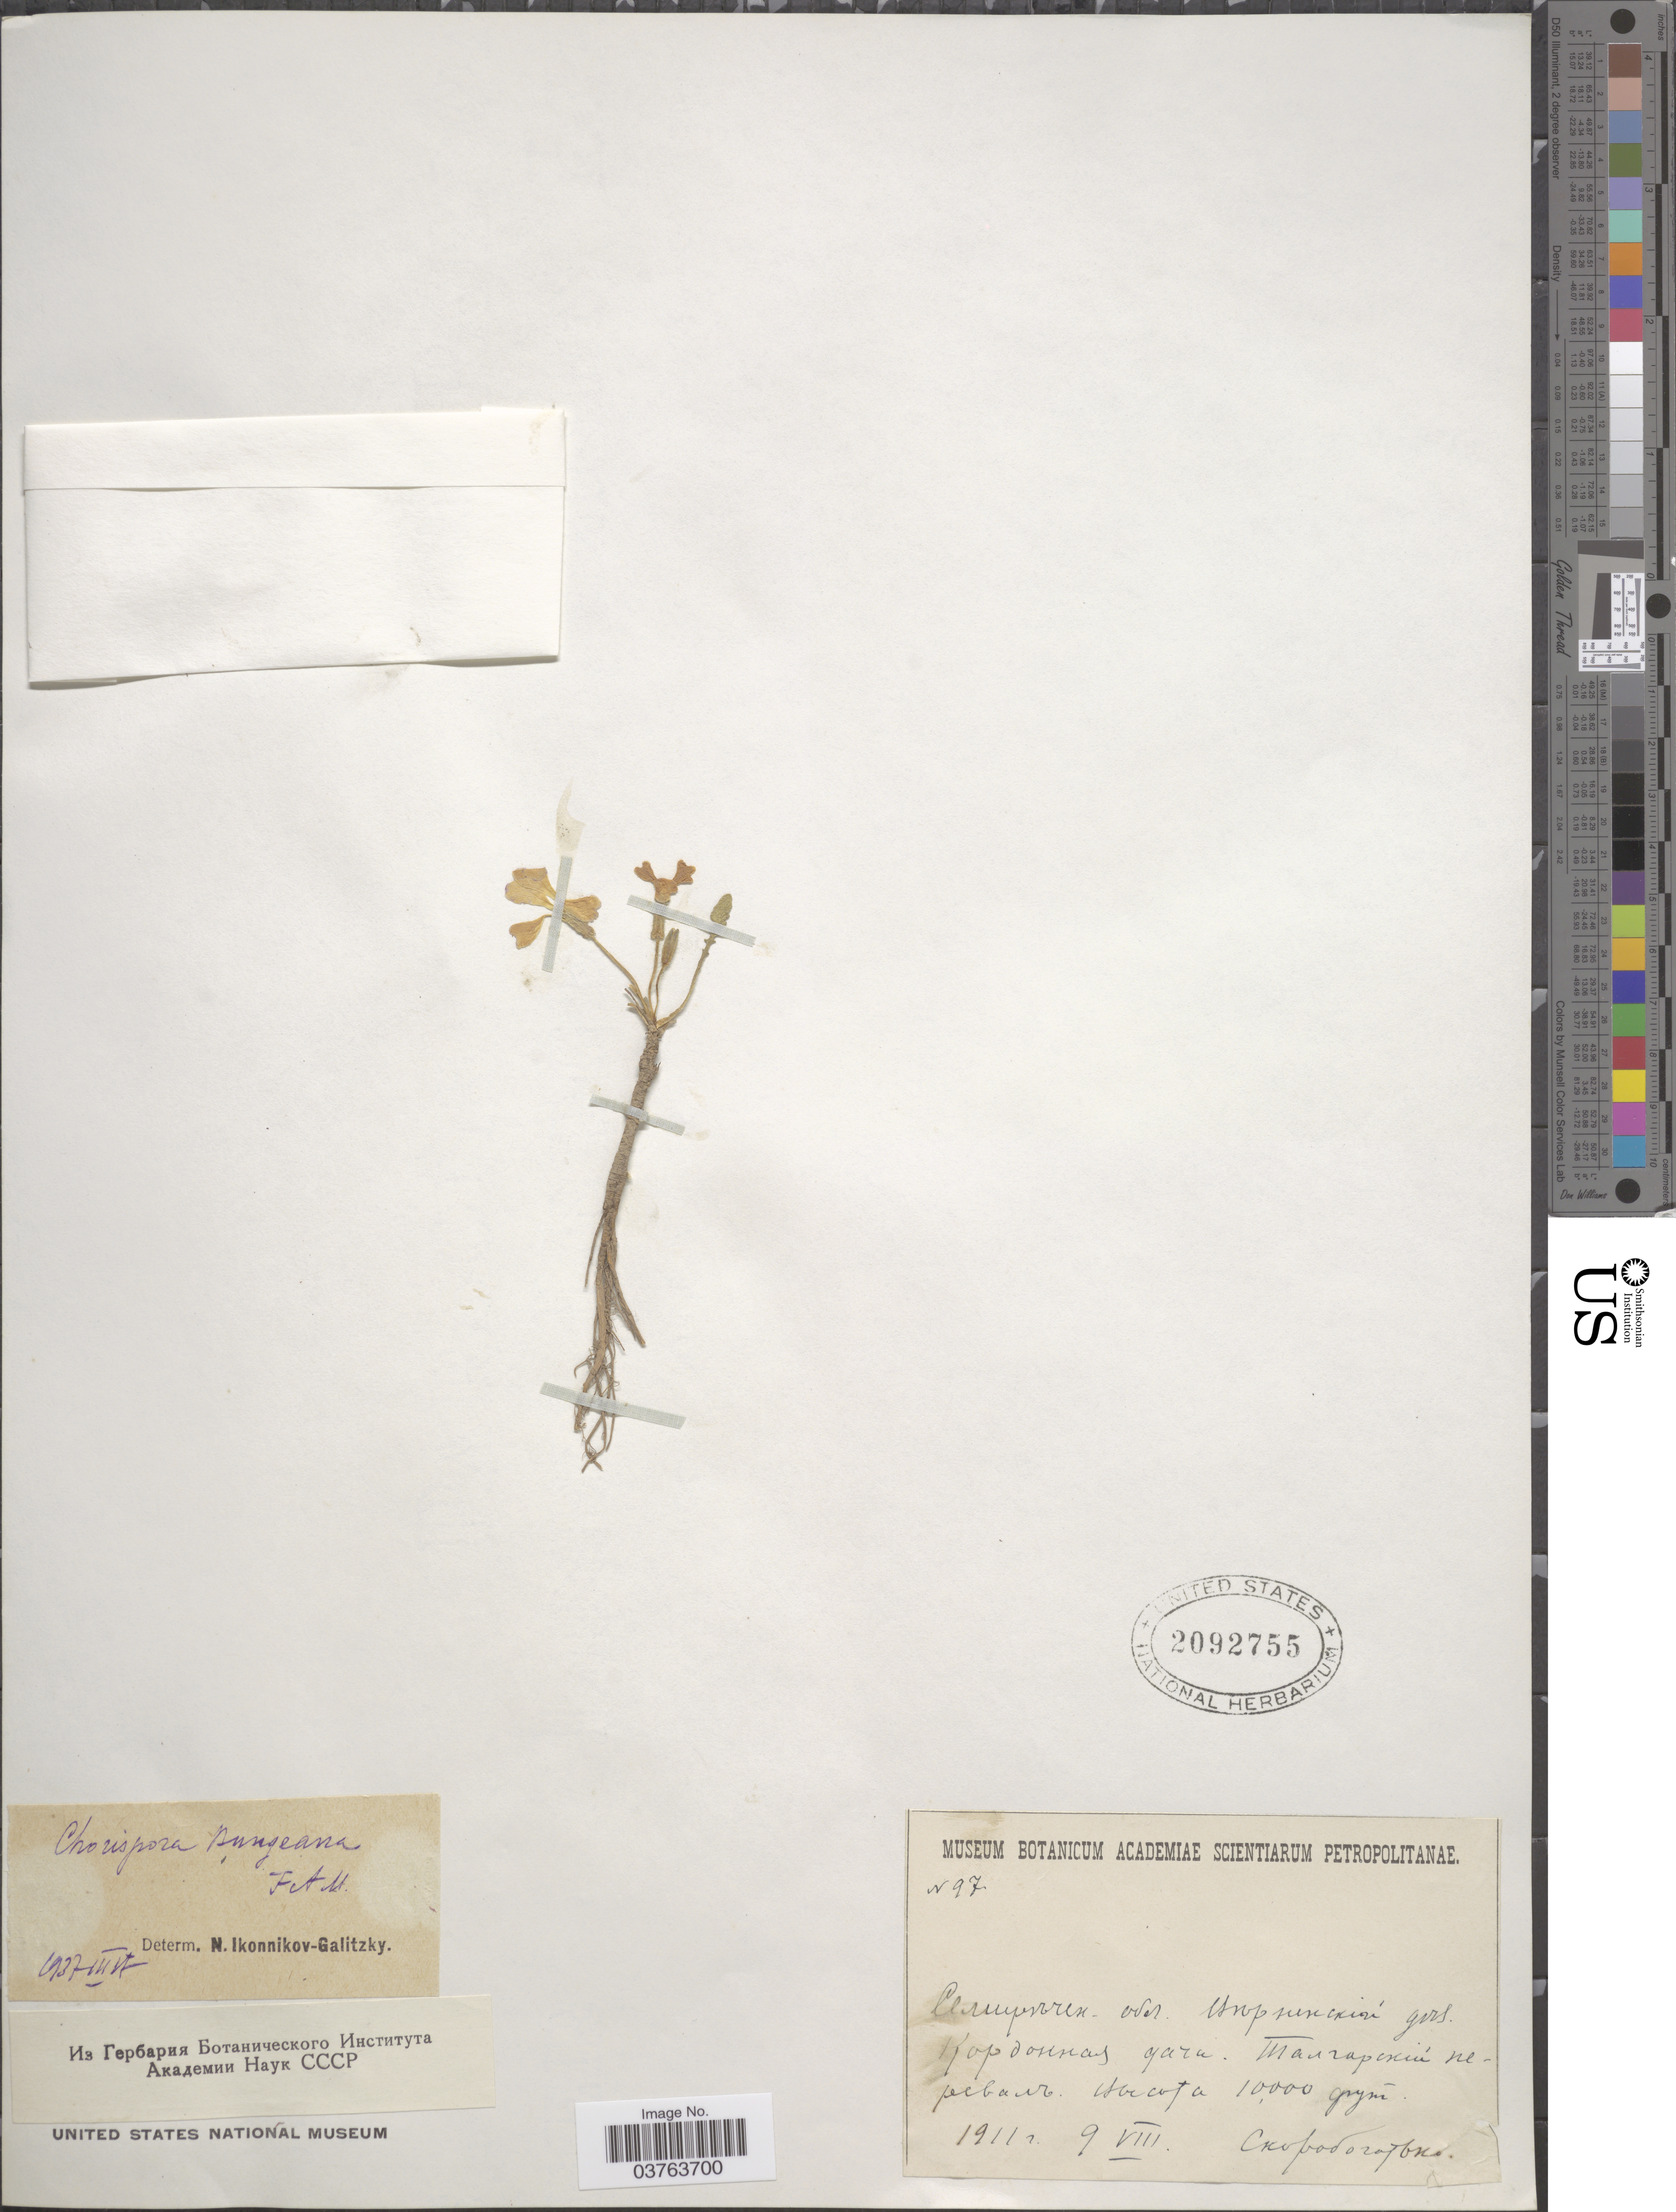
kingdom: Plantae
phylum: Tracheophyta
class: Magnoliopsida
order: Brassicales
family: Brassicaceae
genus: Chorispora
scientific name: Chorispora bungeana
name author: Fisch. & C.A. Mey.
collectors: Skorobogatko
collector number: w97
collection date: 1911-08-09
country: Kazakhstan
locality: Pereval Talgarskiy.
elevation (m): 305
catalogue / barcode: US 2092755